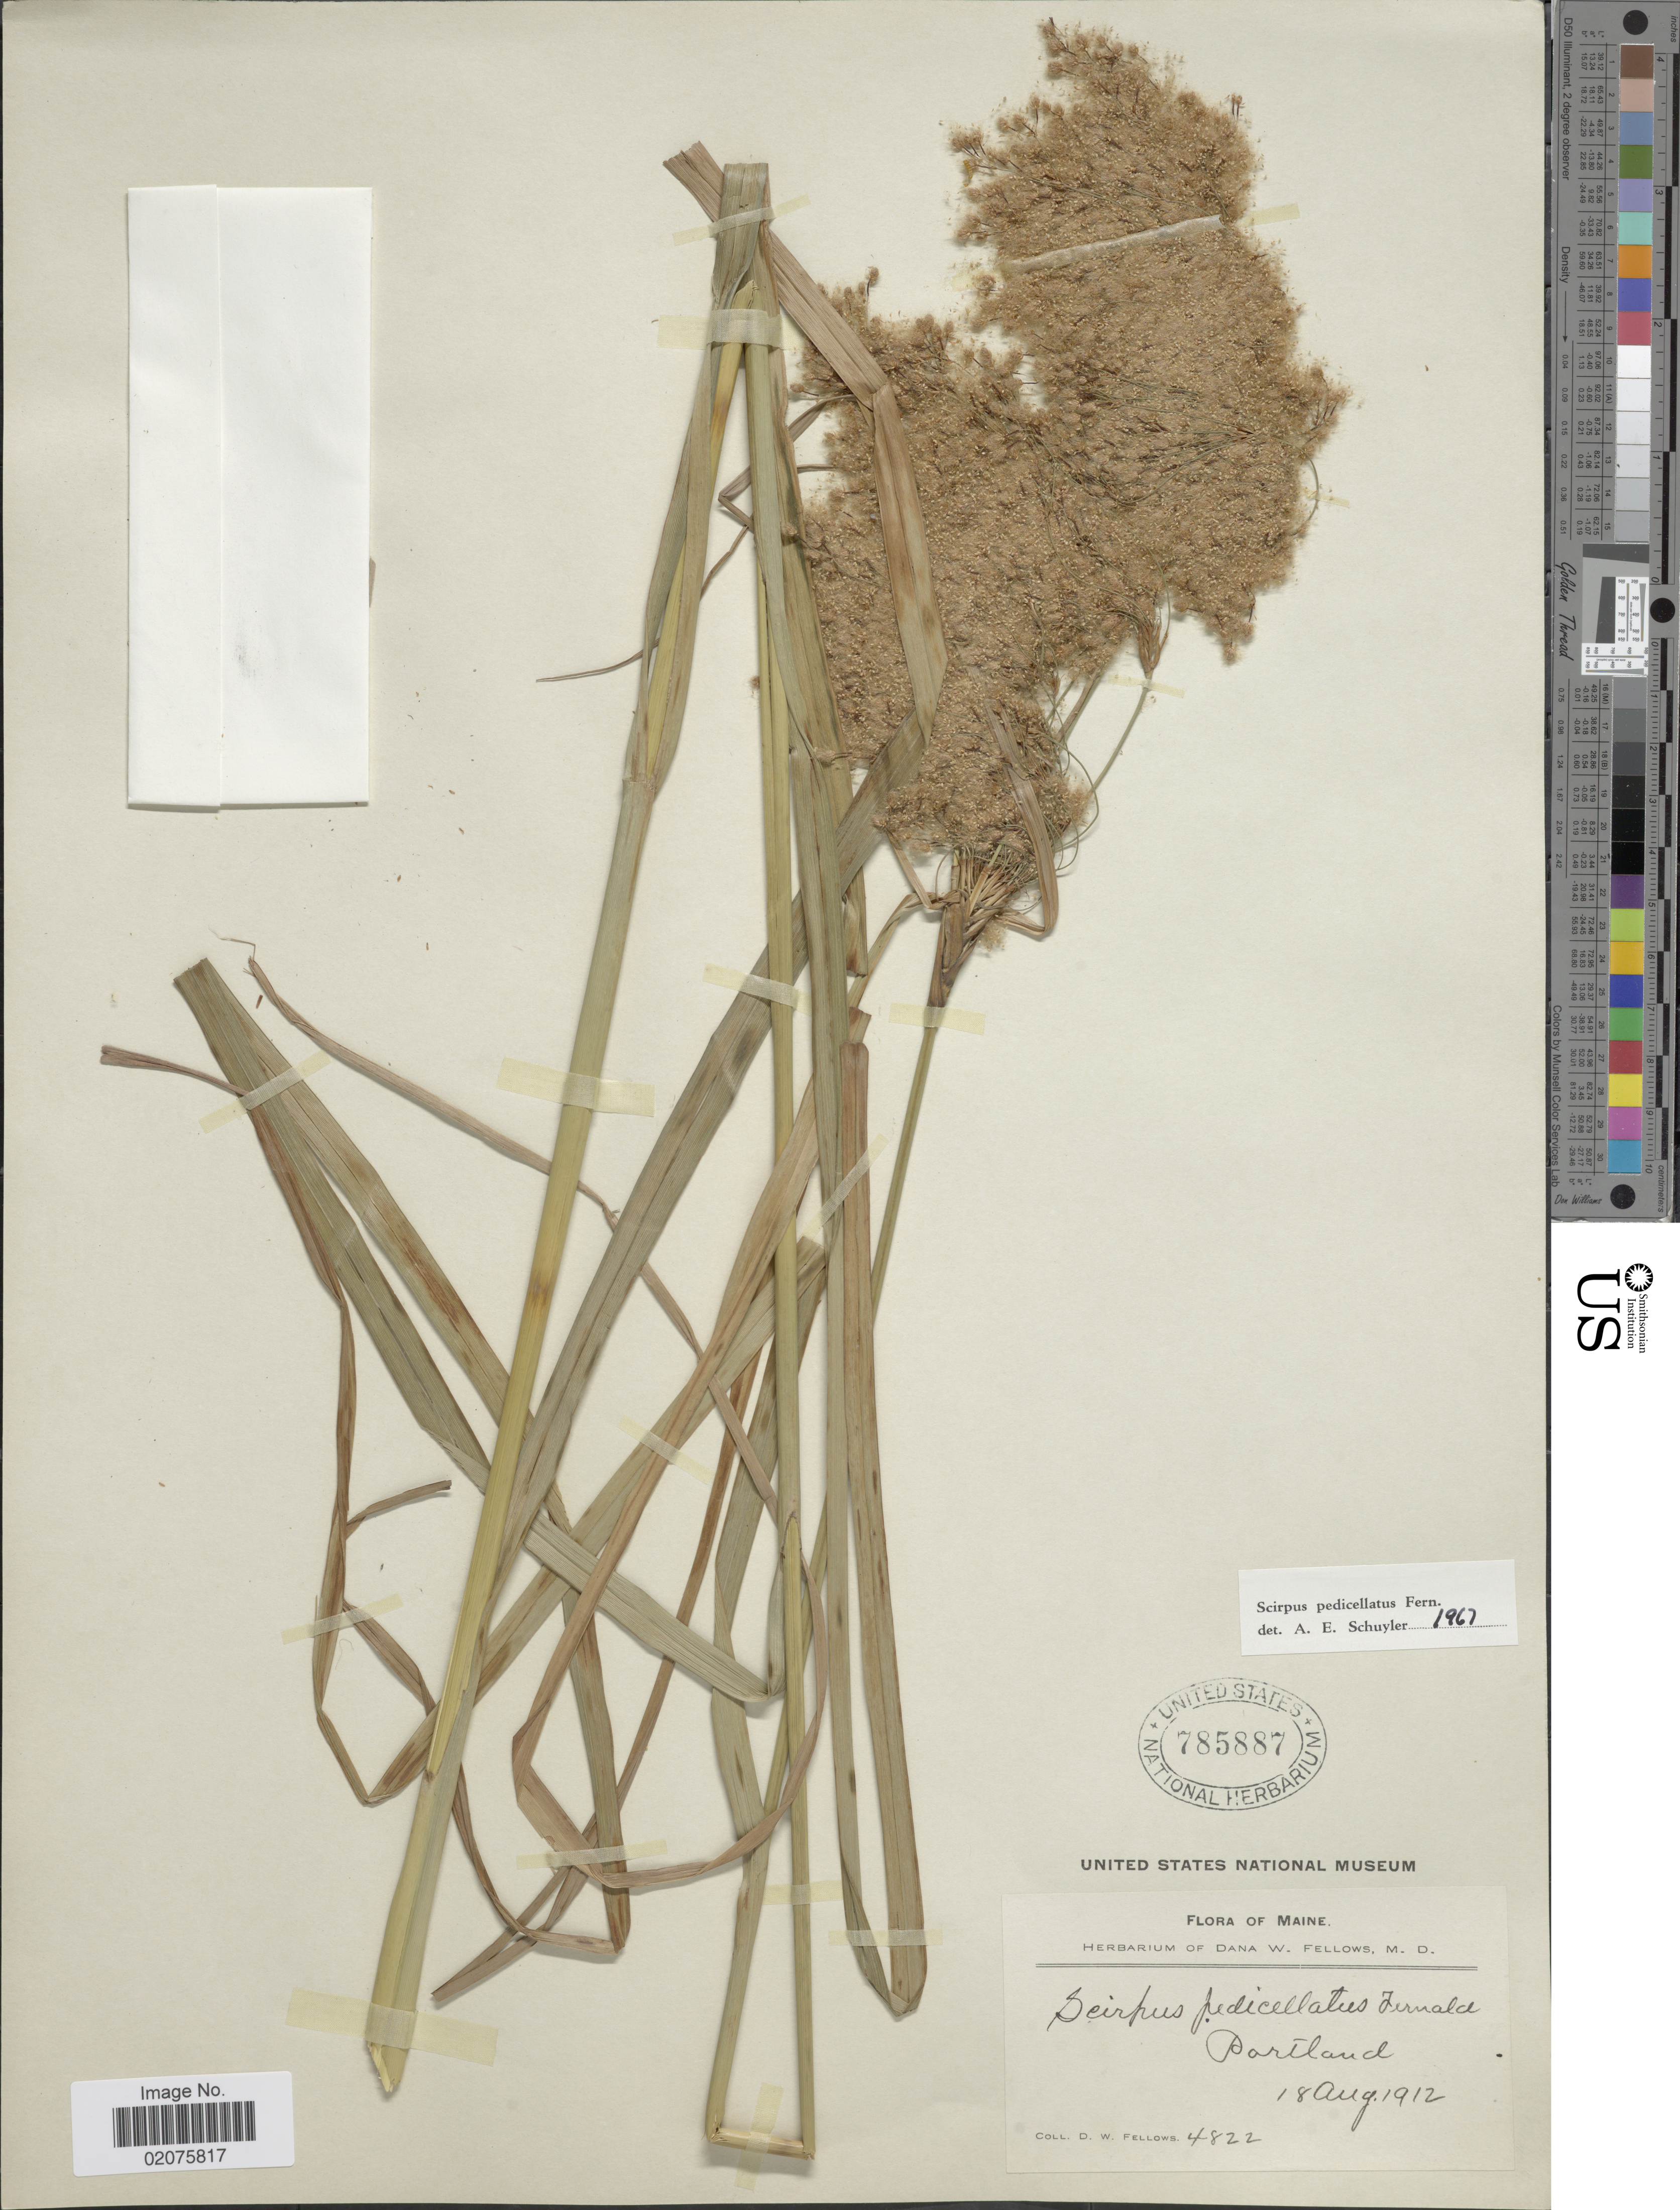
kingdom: Plantae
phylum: Tracheophyta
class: Liliopsida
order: Poales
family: Cyperaceae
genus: Scirpus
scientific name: Scirpus pedicellatus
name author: Fernald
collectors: D. W. Fellows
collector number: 4822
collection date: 1912-08-18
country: United States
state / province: Maine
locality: Portland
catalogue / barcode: US 785887